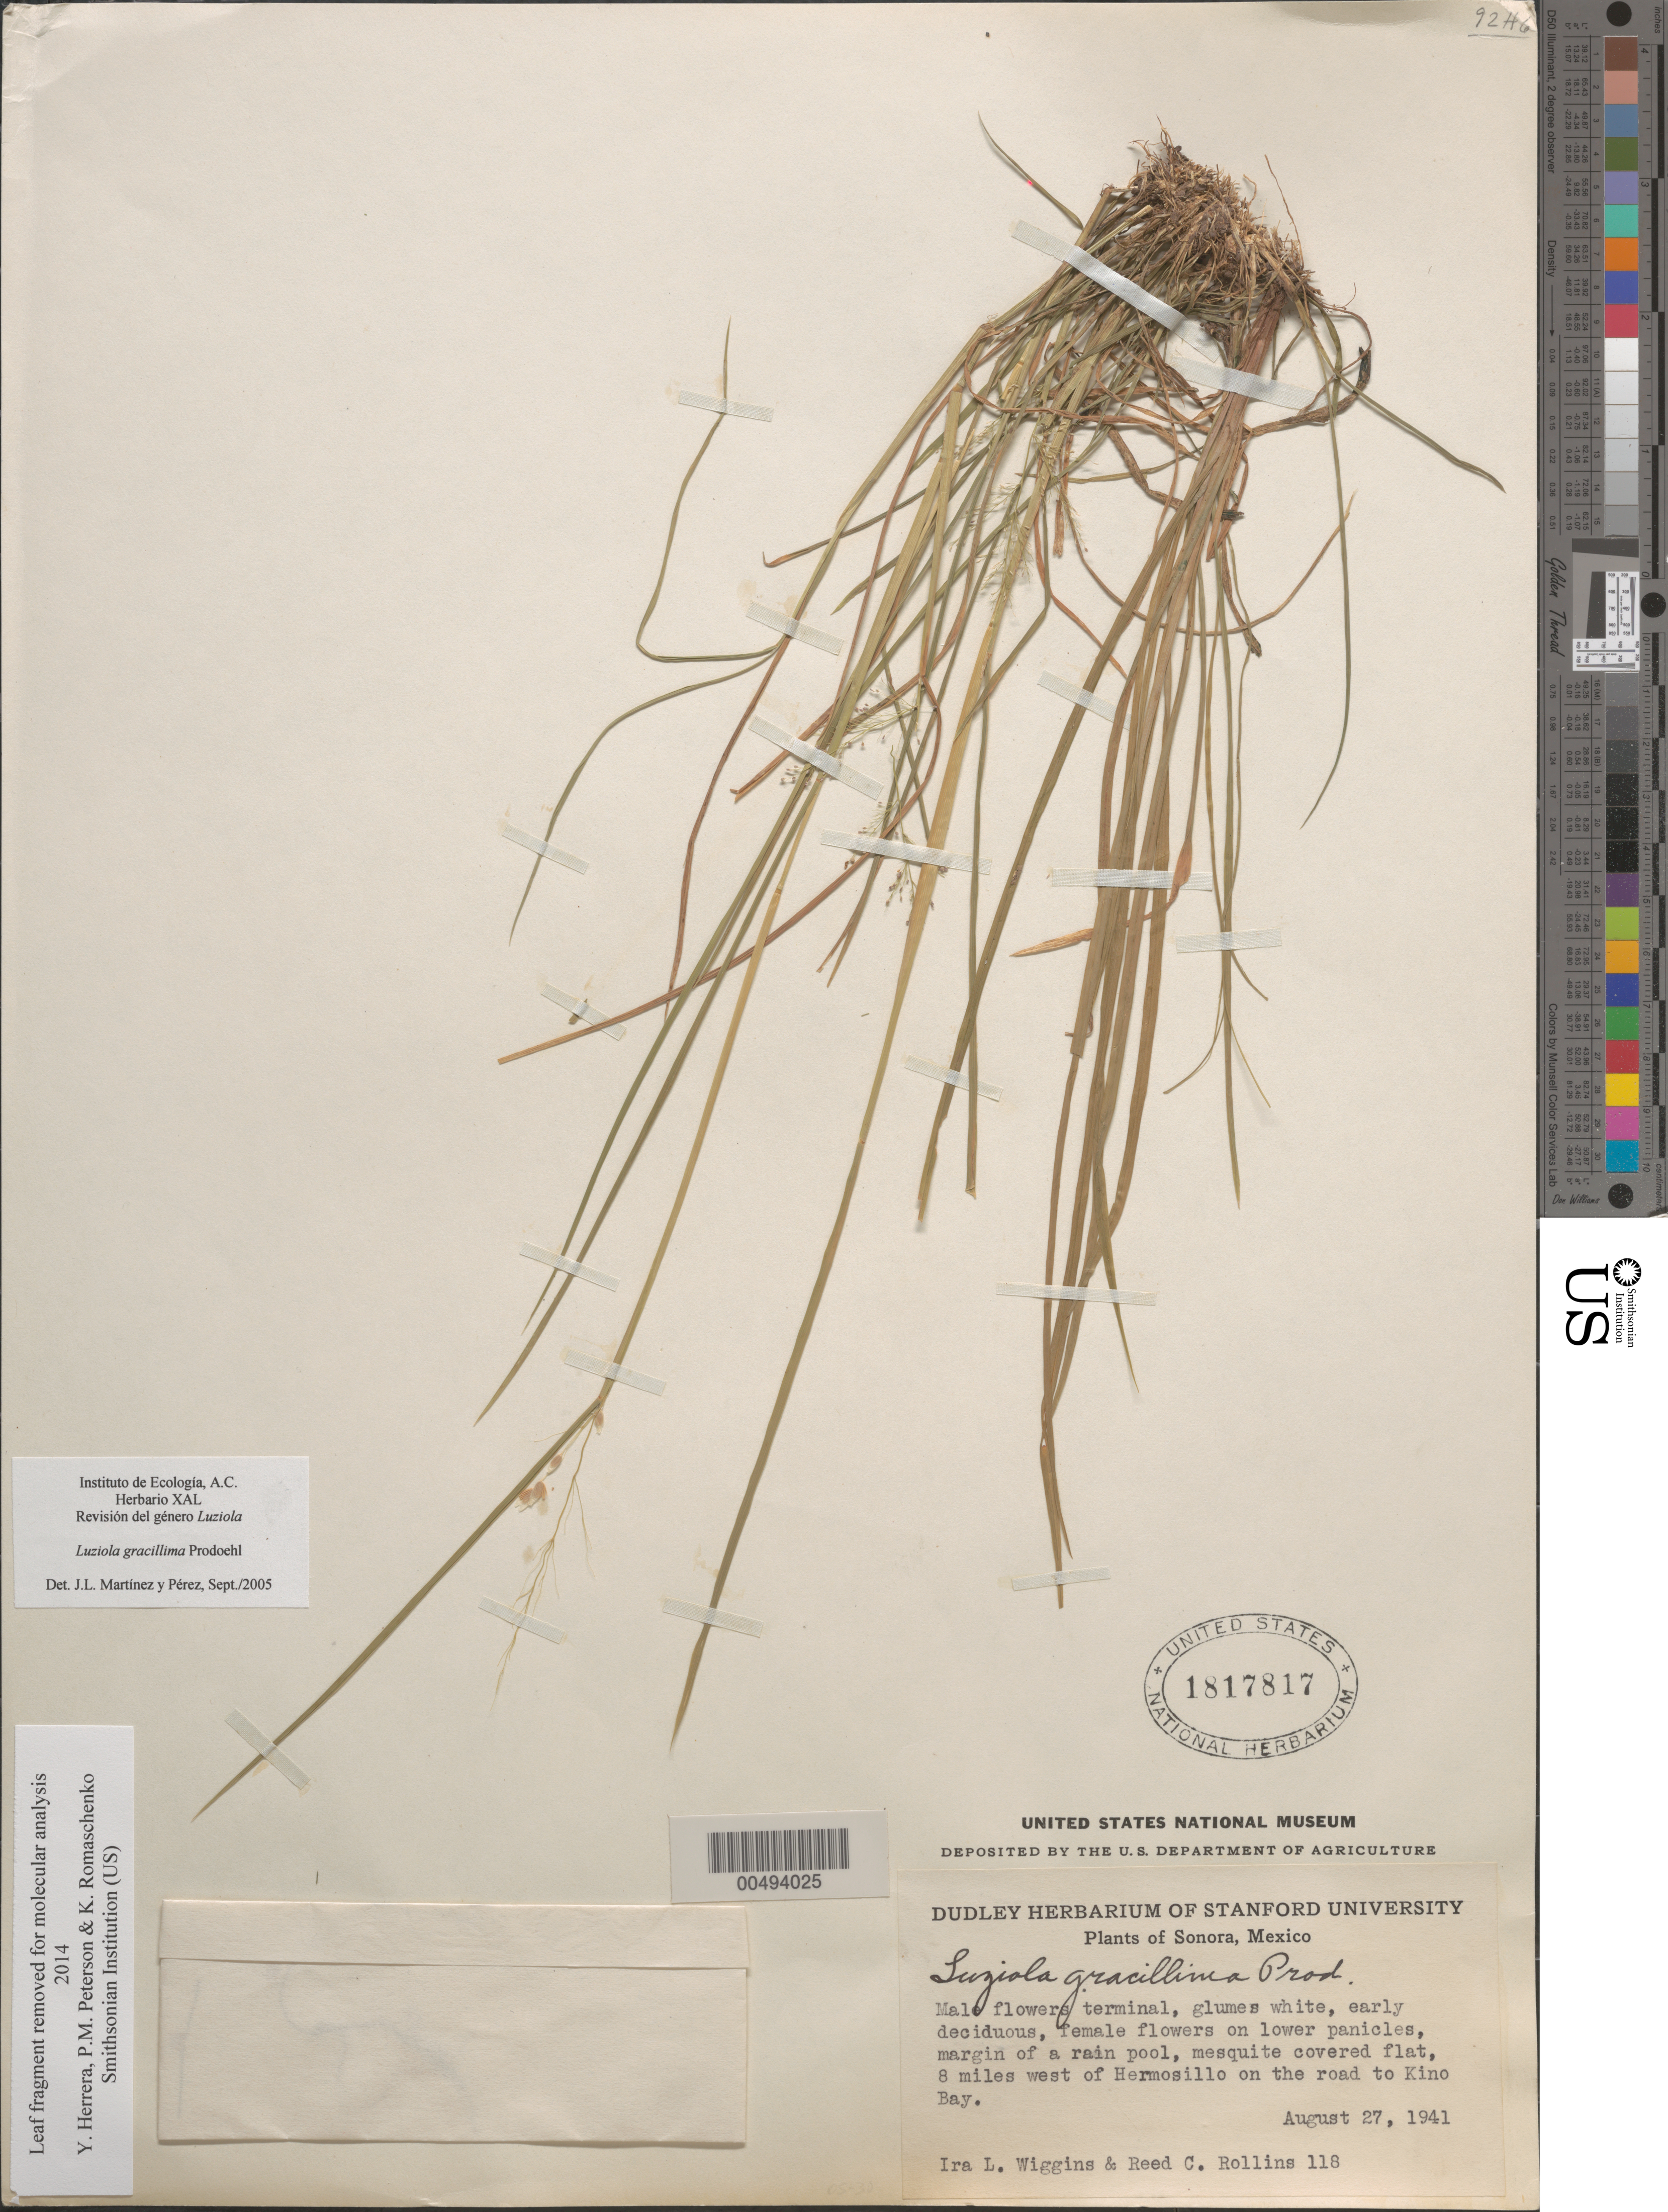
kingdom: Plantae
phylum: Tracheophyta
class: Liliopsida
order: Poales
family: Poaceae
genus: Luziola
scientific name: Luziola gracillima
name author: Prod.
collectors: I. L. Wiggins & R. C. Rollins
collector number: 118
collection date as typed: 27 Aug 1941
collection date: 1941-08-27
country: Mexico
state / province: Sonora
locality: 8 mi W of Hermosillo on the road to Kino Bay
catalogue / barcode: US 1817817